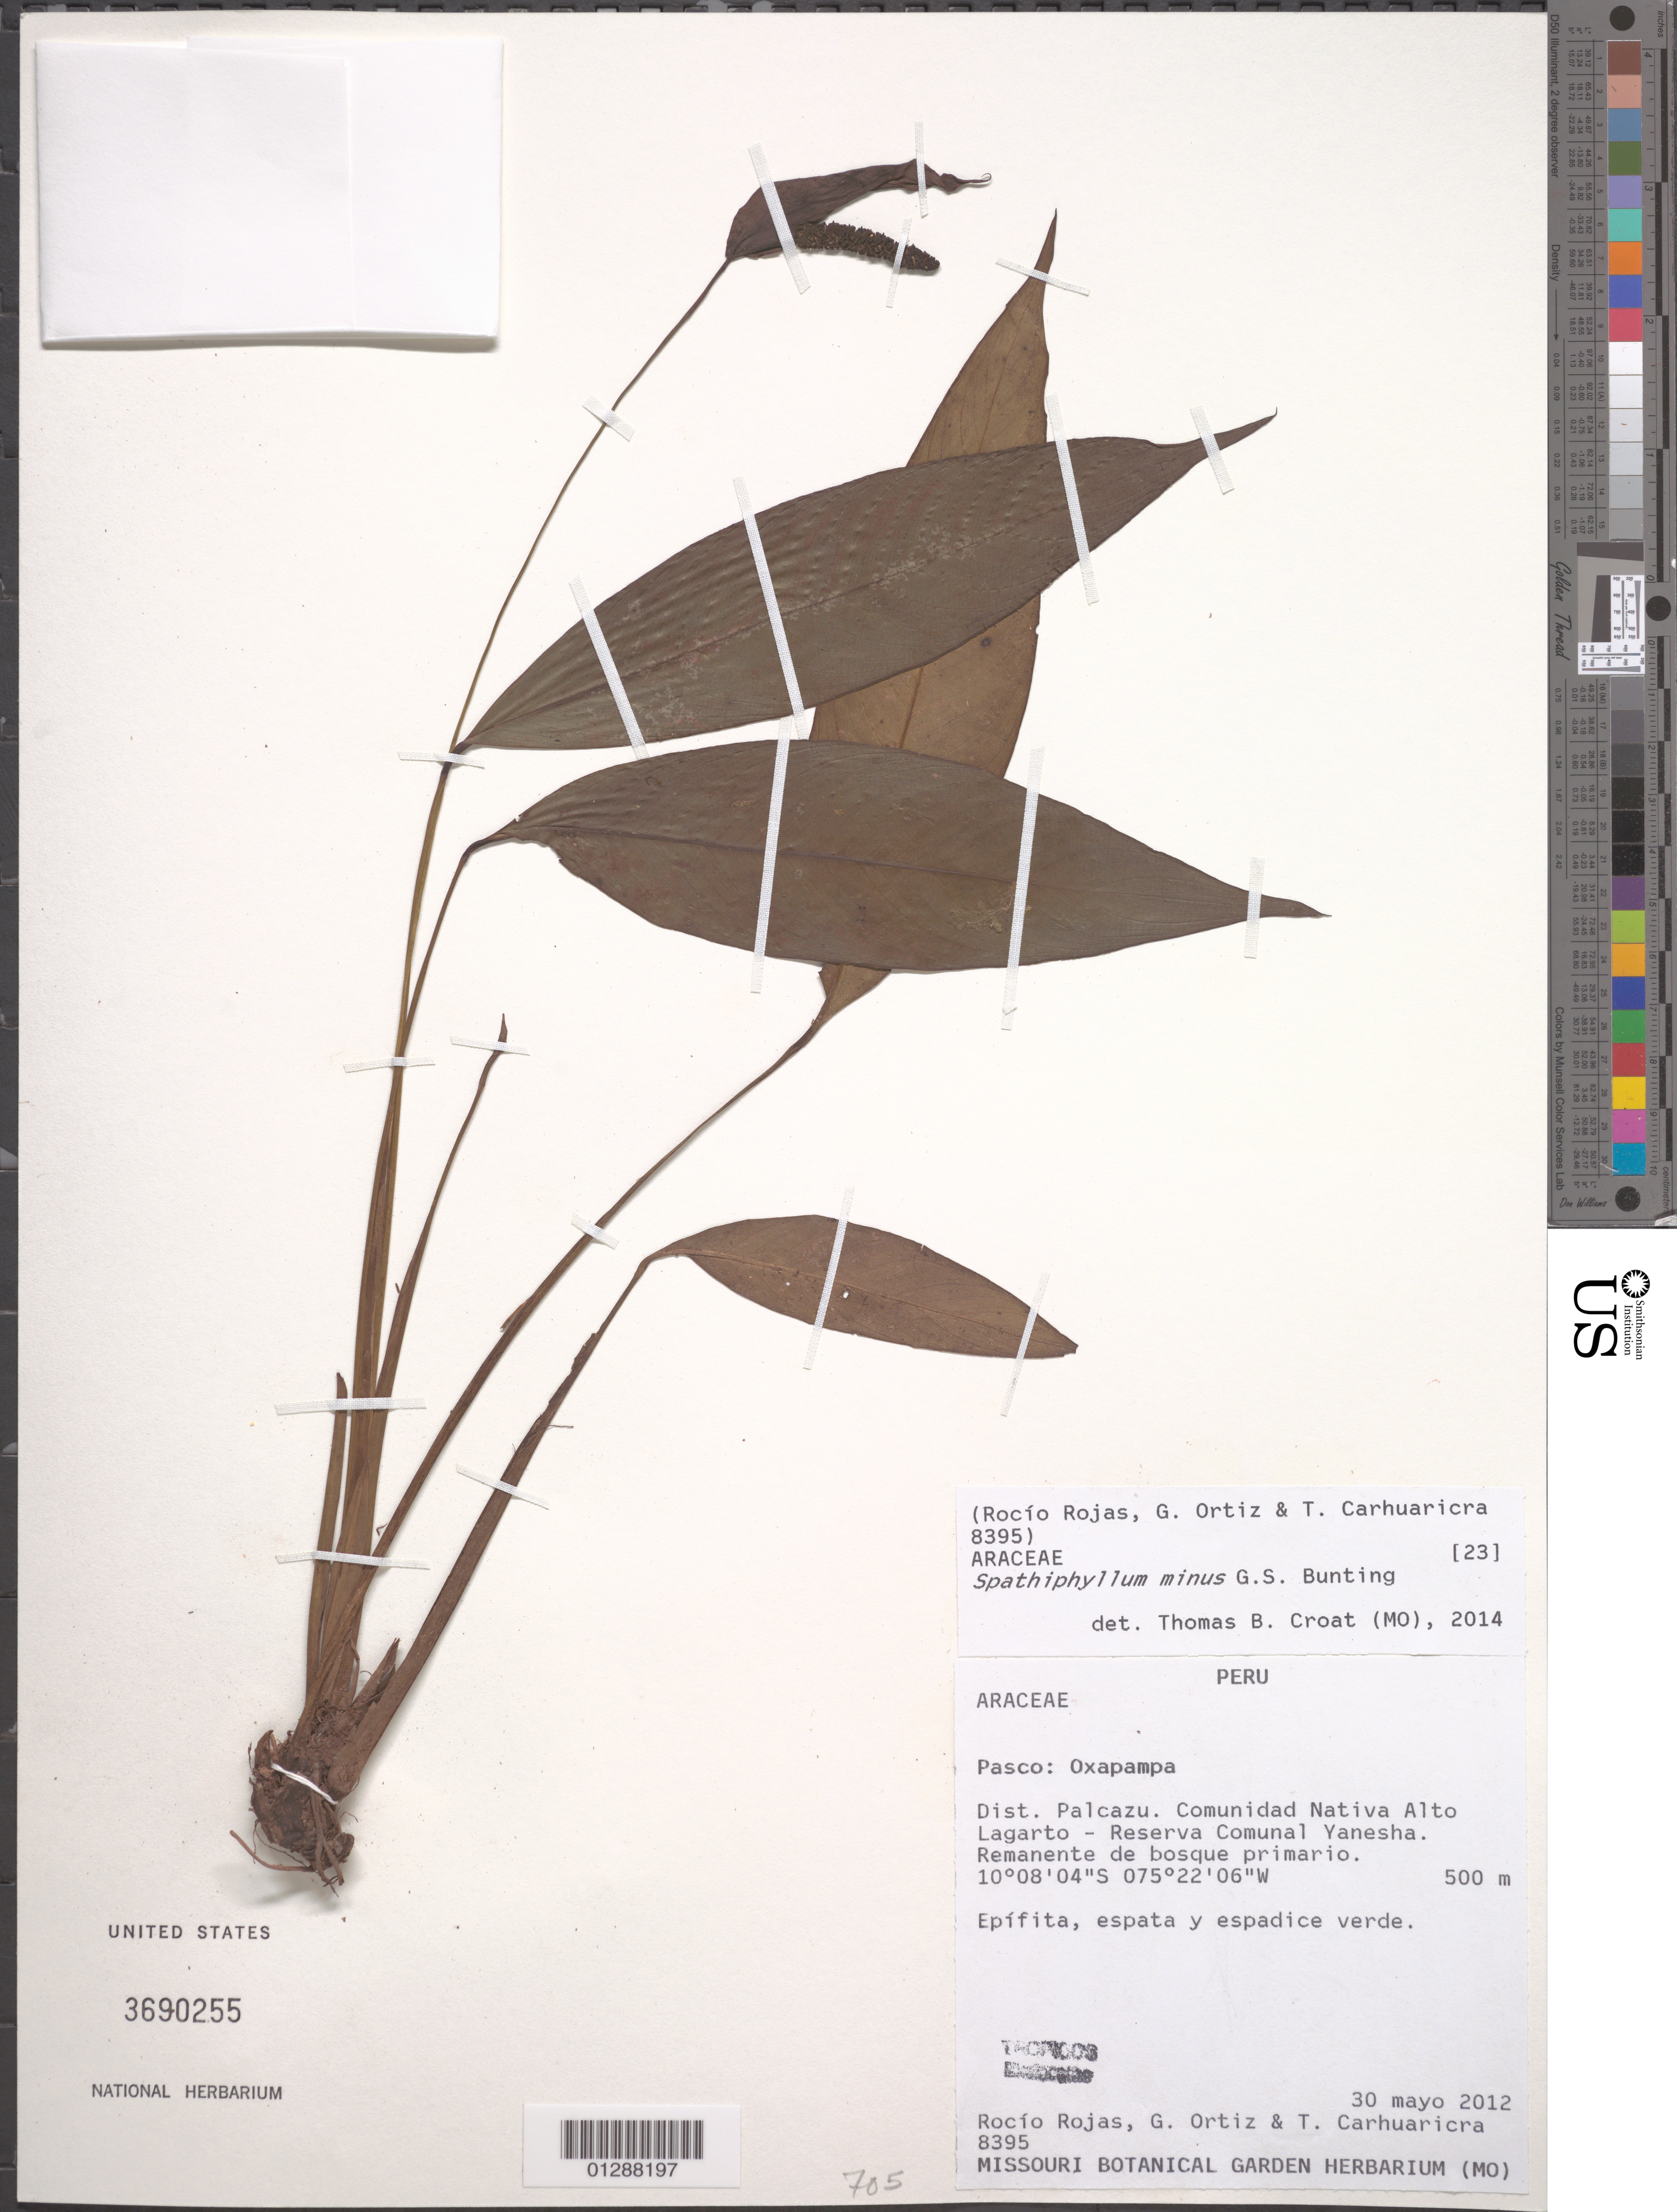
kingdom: Plantae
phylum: Tracheophyta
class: Liliopsida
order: Alismatales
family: Araceae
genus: Spathiphyllum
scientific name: Spathiphyllum minor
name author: G.S. Bunting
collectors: R. Rojas, G. Ortiz & T. Carhuaricra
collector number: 8395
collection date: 2012-05-30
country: Peru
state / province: Pasco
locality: Oxapampa. Dist. Palcazu. Comunidad Nativa Alto Lagarto - Reserva Comunal Yanesha.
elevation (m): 500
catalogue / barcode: US 3690255